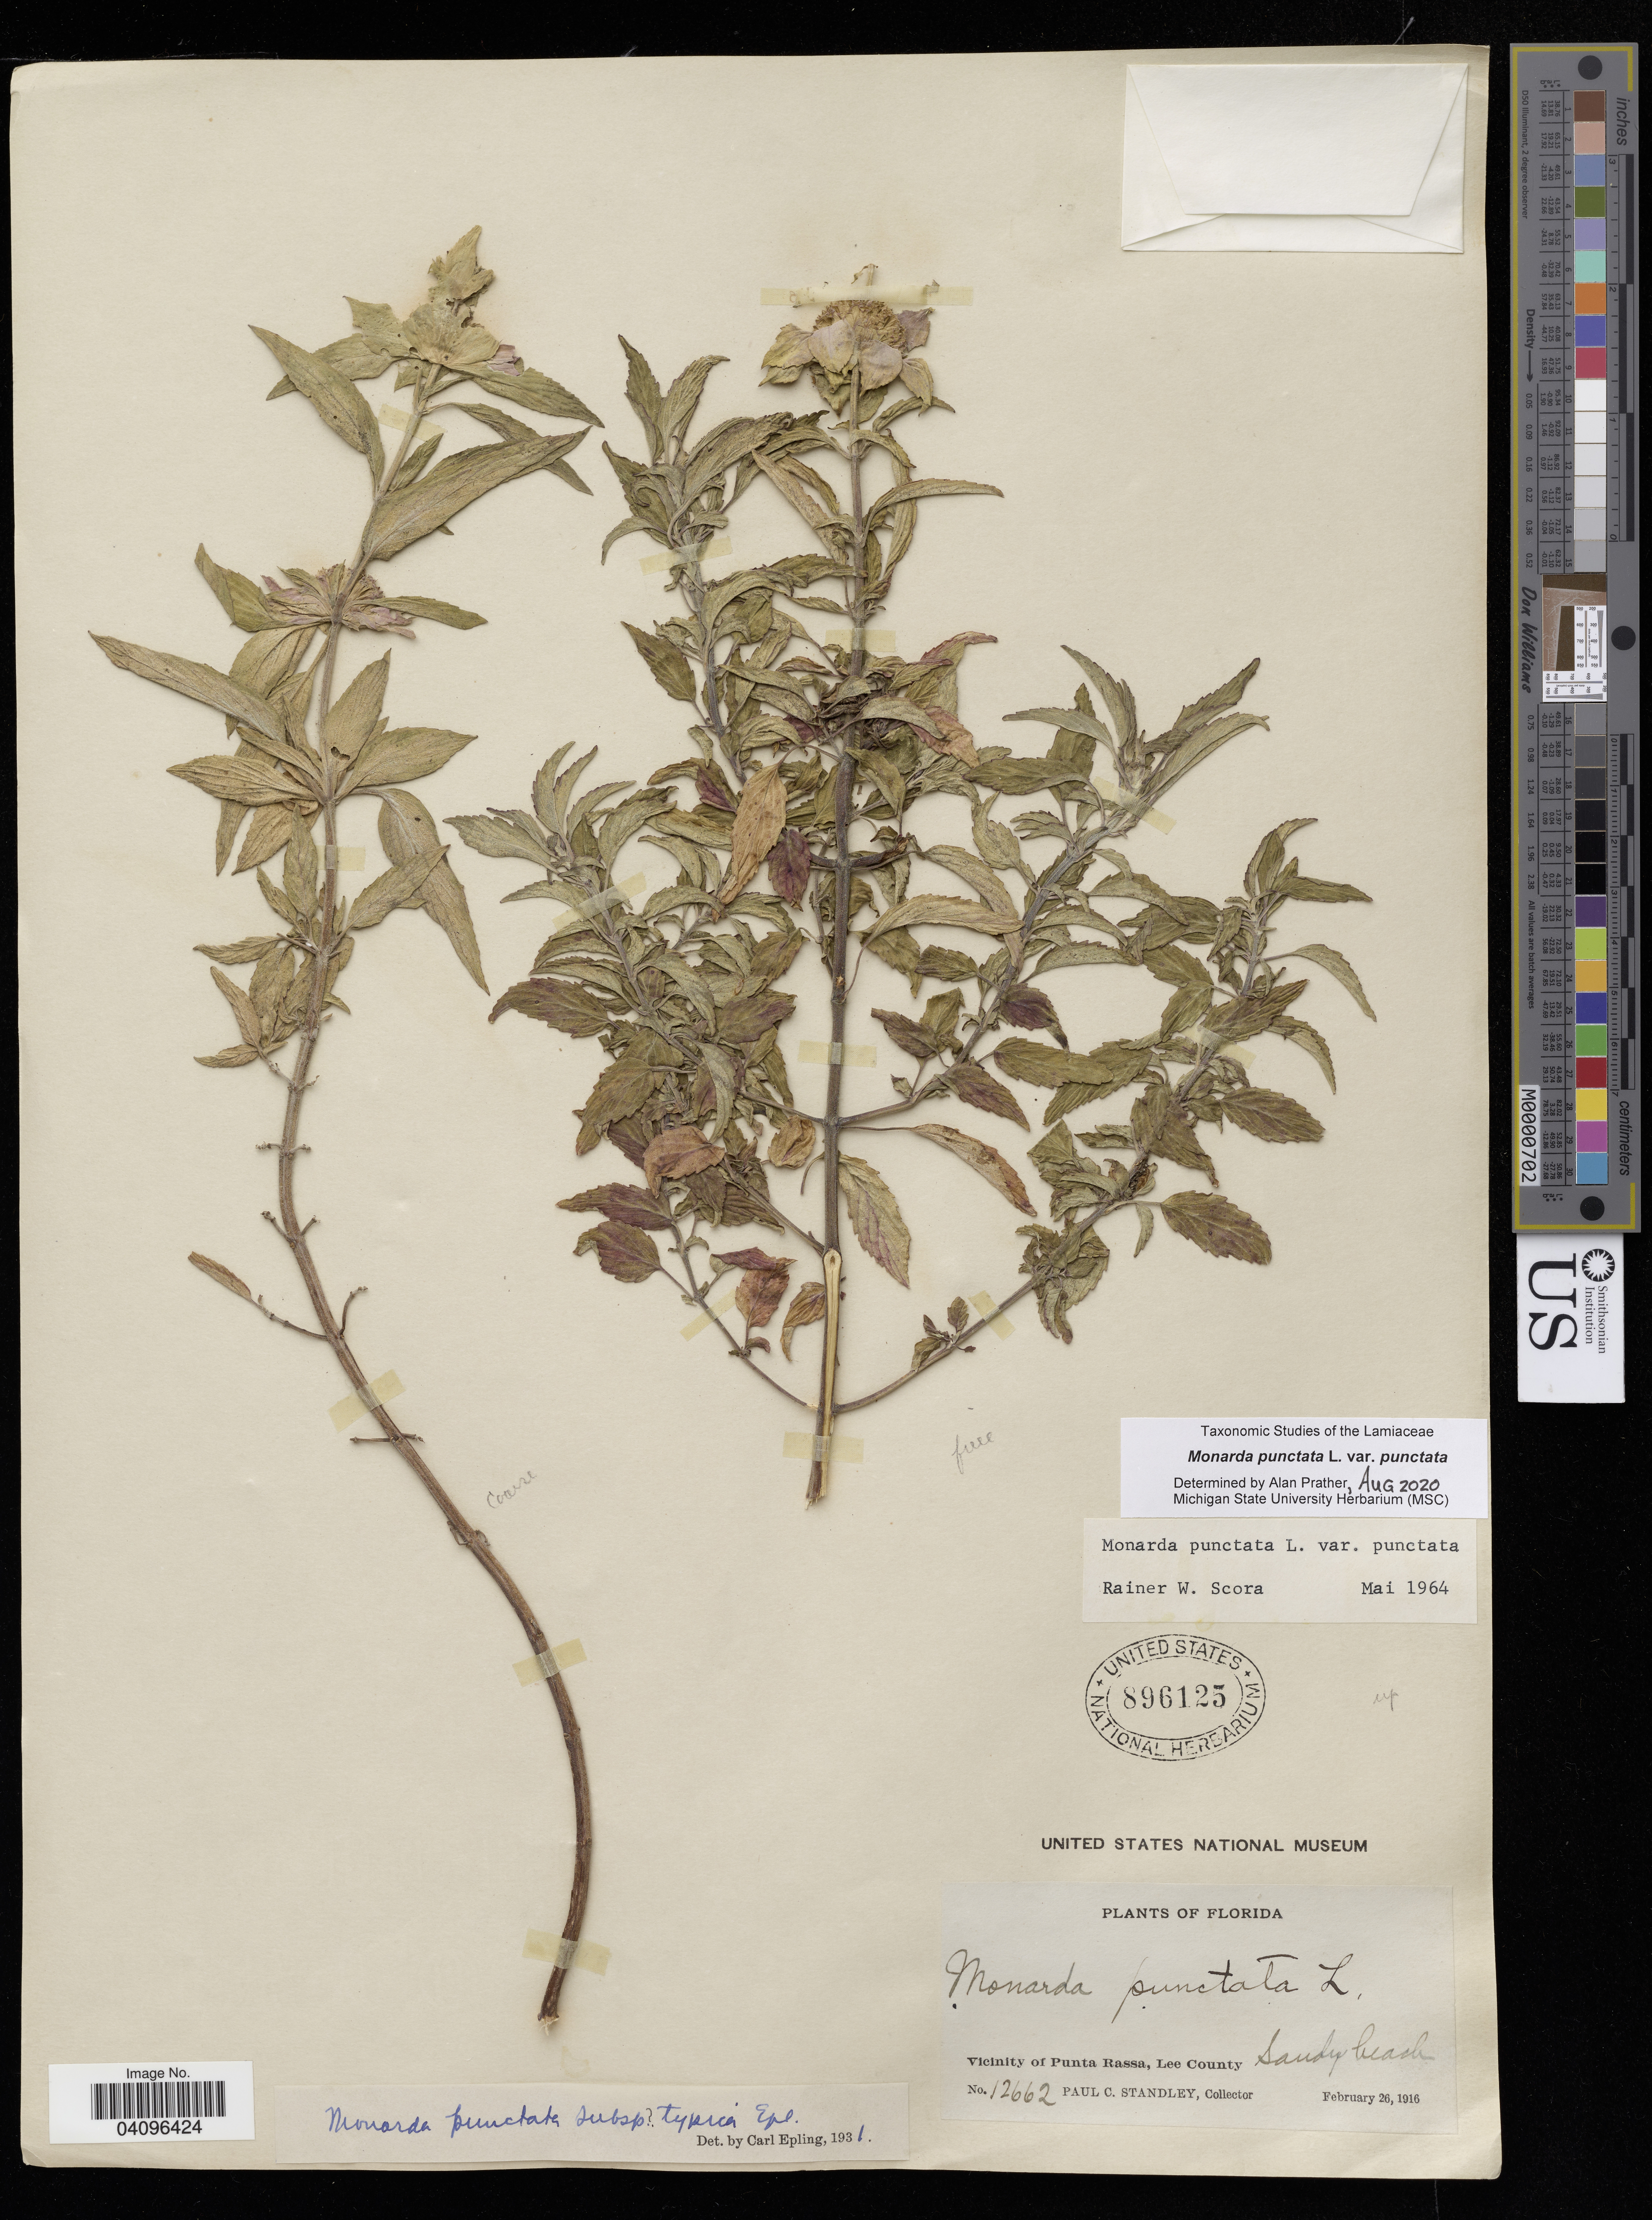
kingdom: Plantae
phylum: Tracheophyta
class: Magnoliopsida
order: Lamiales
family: Lamiaceae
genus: Monarda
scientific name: Monarda punctata var. punctata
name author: L.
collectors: P. C. Standley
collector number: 12662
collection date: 1916-02-26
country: United States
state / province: Florida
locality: Vicinity of Punta Rassa, Lee County.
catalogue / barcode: US 896125